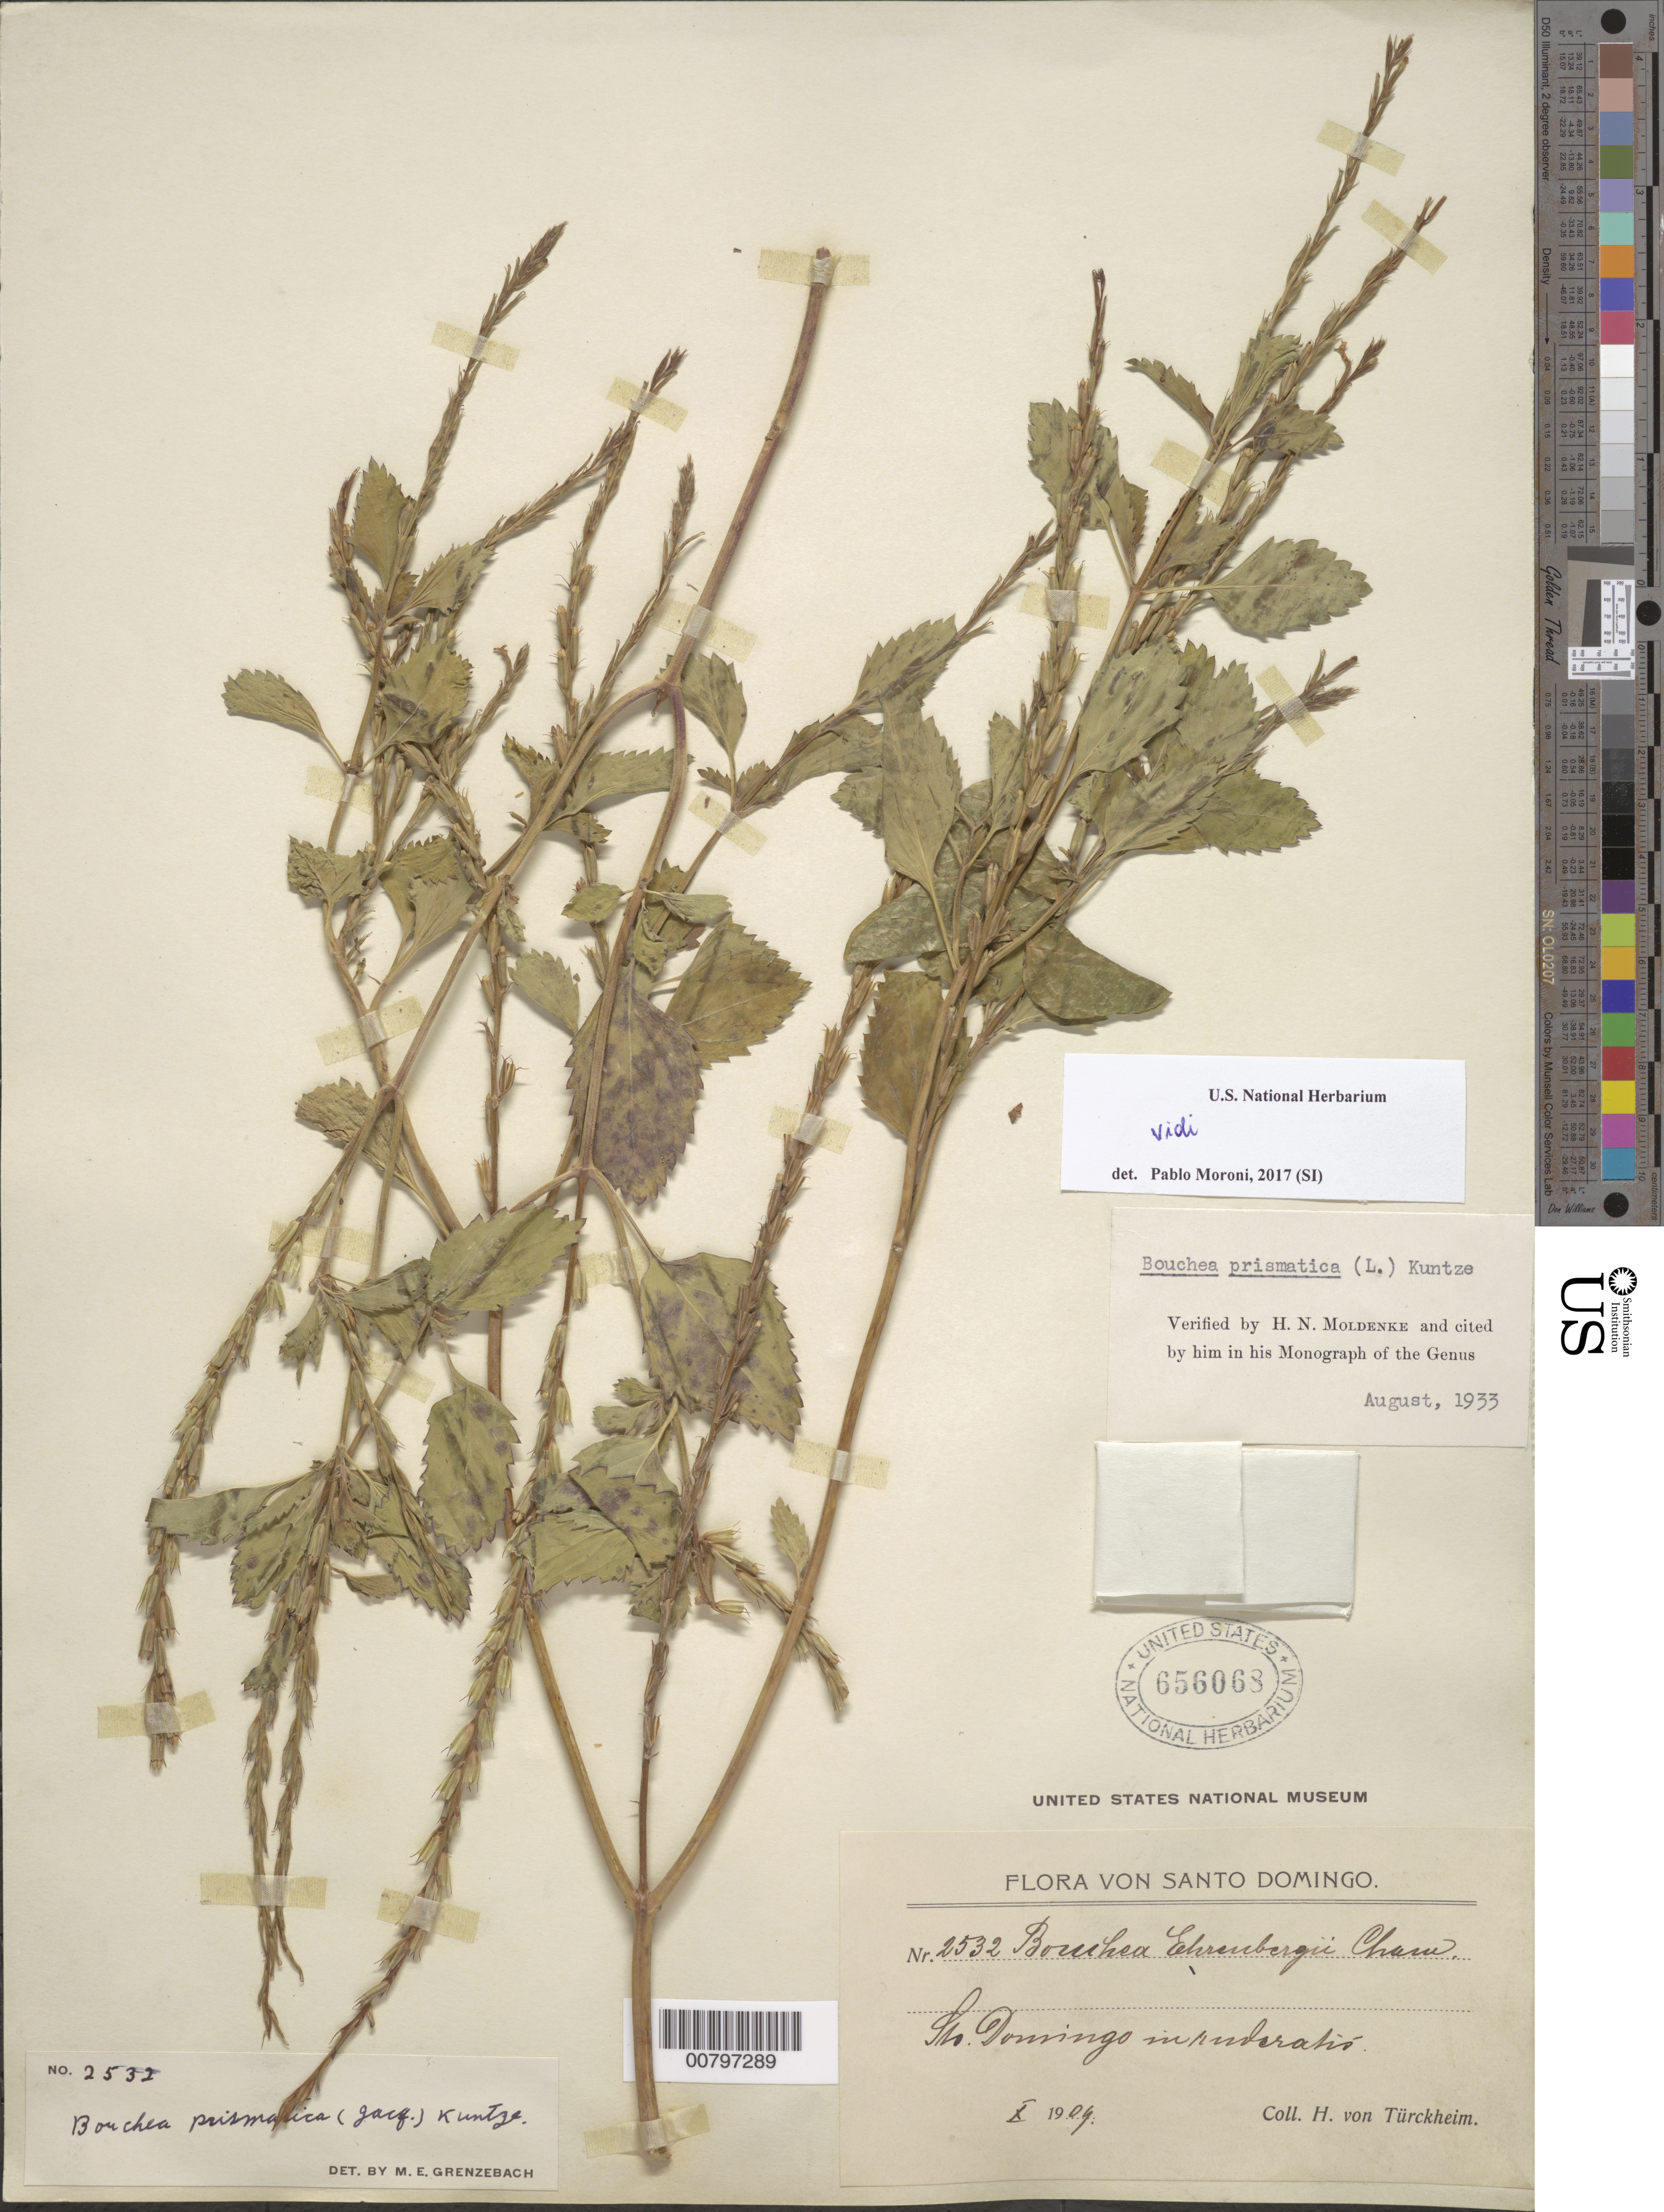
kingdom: Plantae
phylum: Tracheophyta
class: Magnoliopsida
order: Lamiales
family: Verbenaceae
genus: Bouchea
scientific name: Bouchea prismatica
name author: (L.) Kuntze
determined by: Moldenke, H. N.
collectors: H. von Türckheim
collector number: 2532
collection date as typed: Oct 1909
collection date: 1909-10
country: Dominican Republic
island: Hispaniola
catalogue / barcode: US 656068